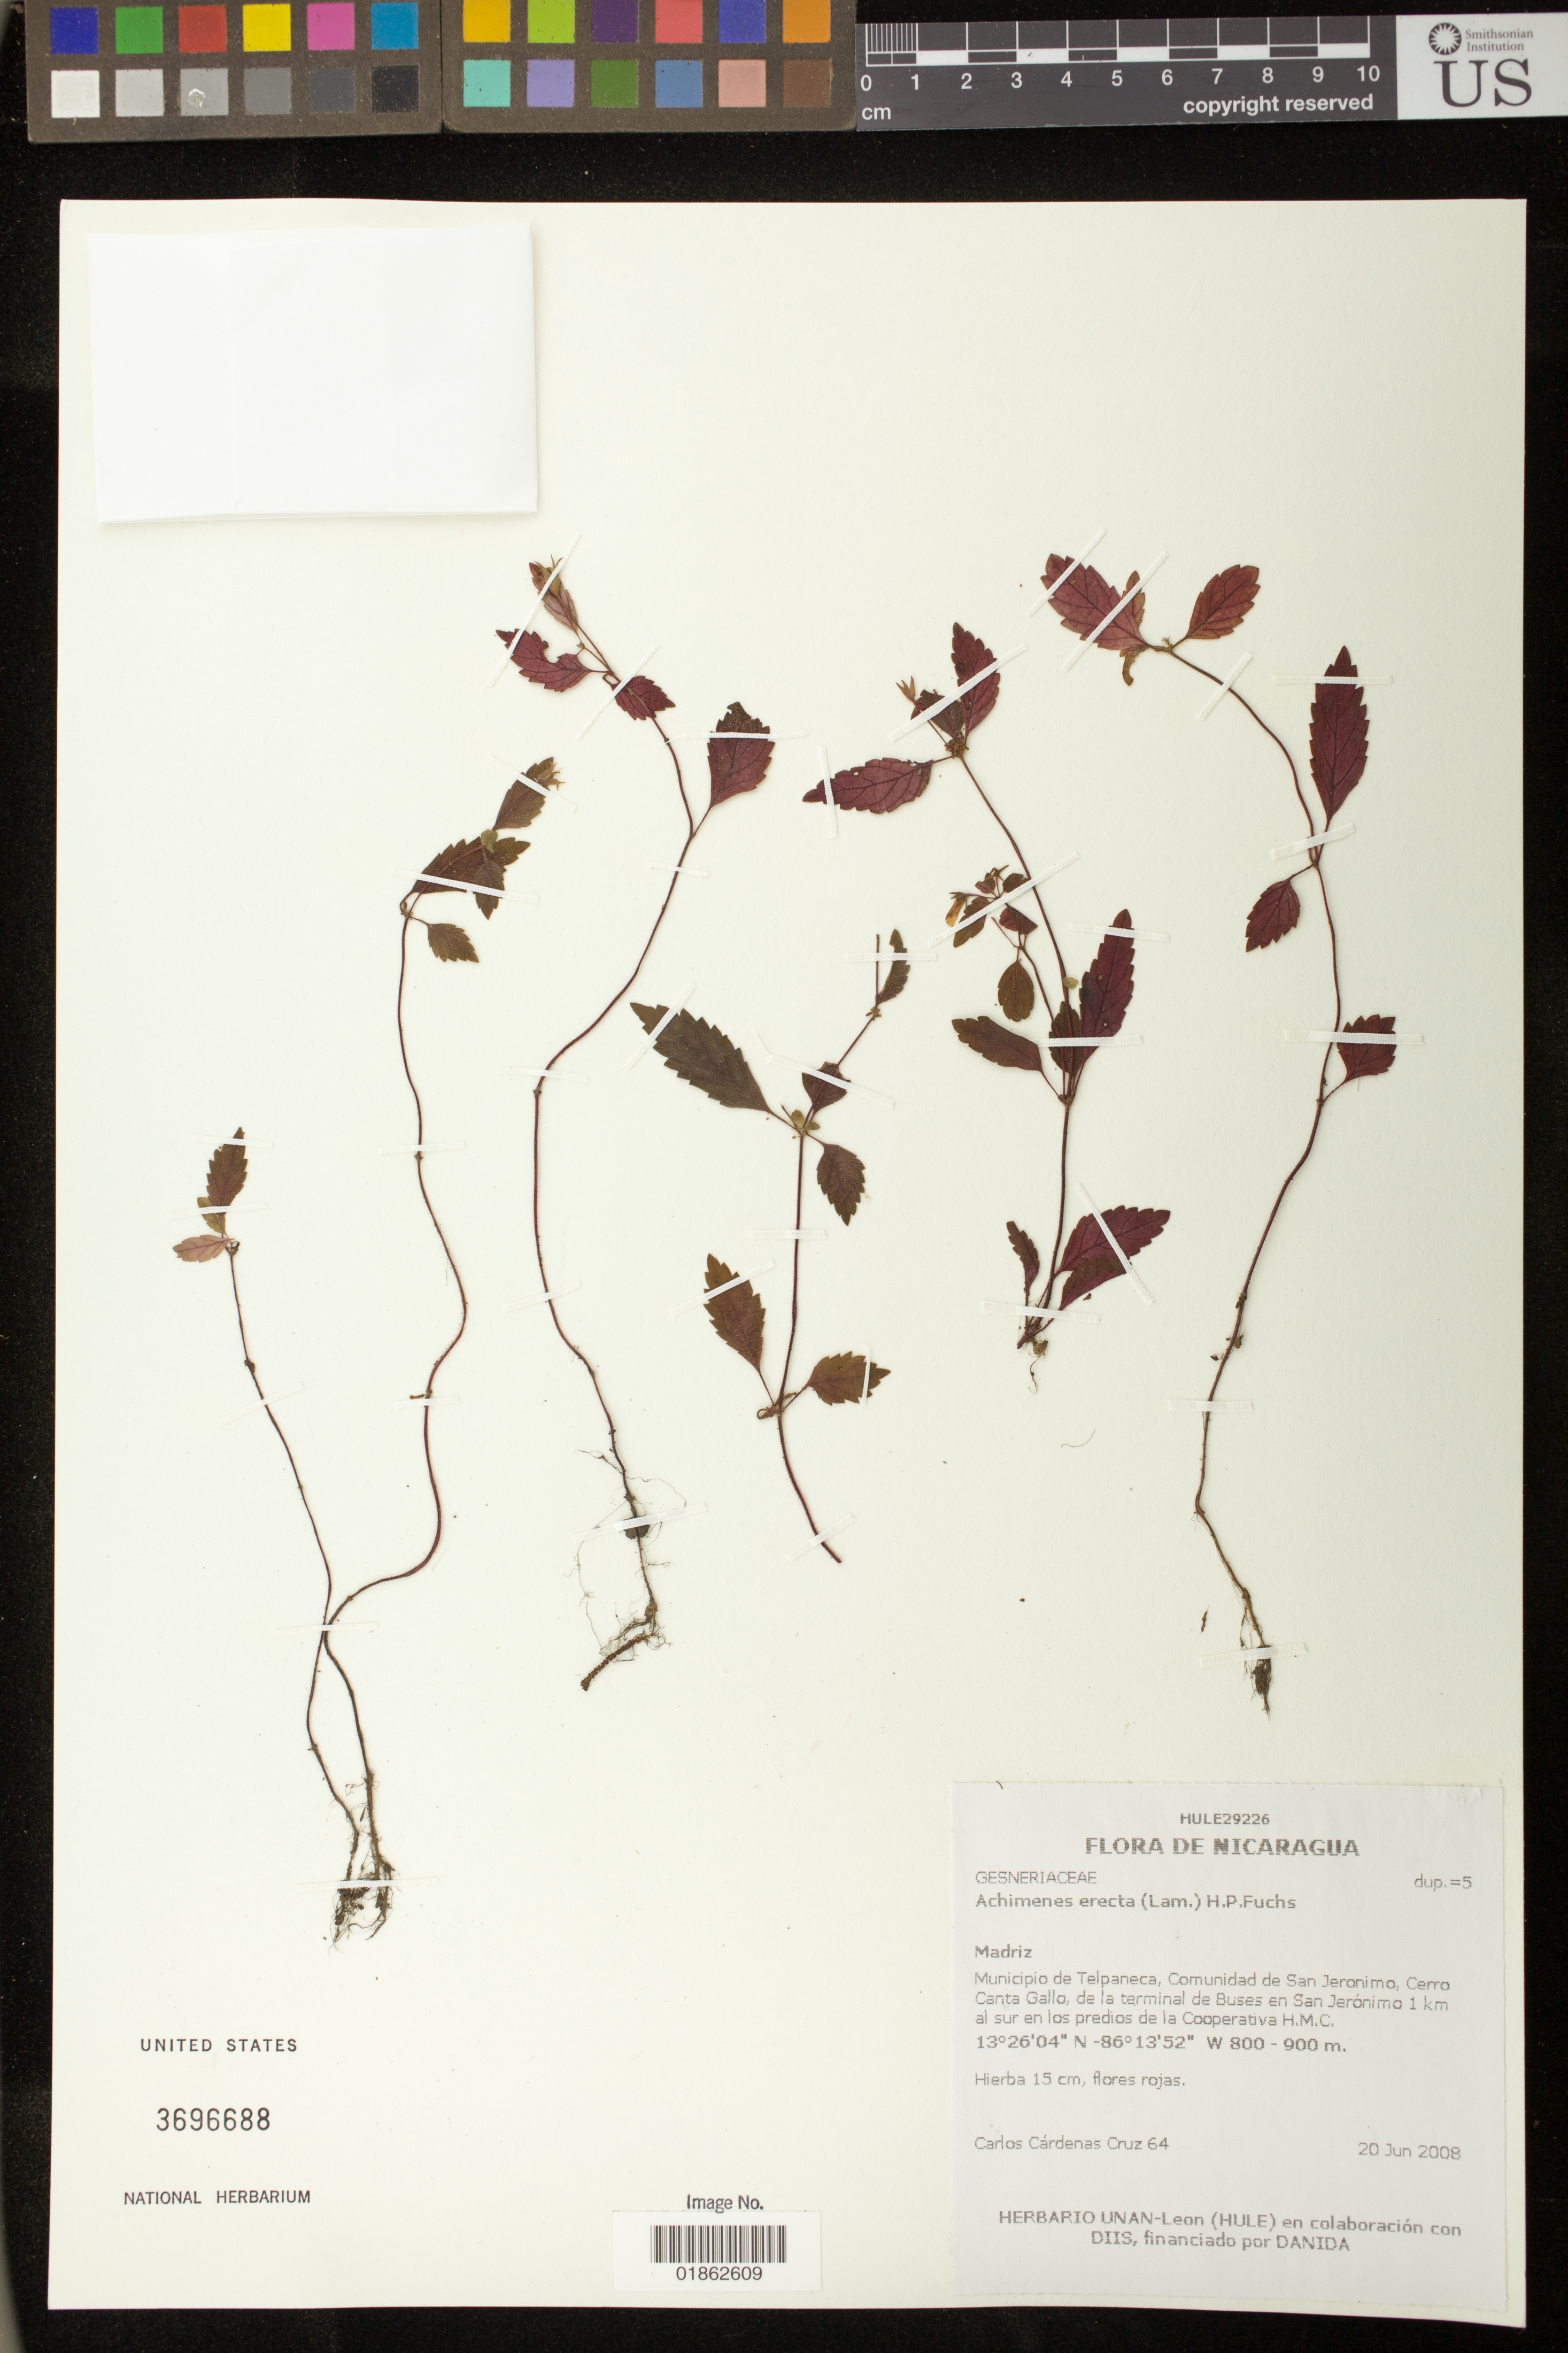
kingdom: Plantae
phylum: Tracheophyta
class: Magnoliopsida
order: Lamiales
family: Gesneriaceae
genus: Achimenes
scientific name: Achimenes erecta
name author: (Lam.) H.P. Fuchs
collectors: C. Cárdenas Cruz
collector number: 64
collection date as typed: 20 Jun 2008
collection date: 2008-06-20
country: Nicaragua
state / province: Madriz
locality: Municipio Telpaneca, Comunidad San Jeronimo, Cerro Canta Gallo, de la terminal de Buses en San Jeronimo 1 km al sur en los predios de la Cooperativa H. M. C.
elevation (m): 800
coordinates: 13 26 04 N, 86 13 52 W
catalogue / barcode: US 3696688